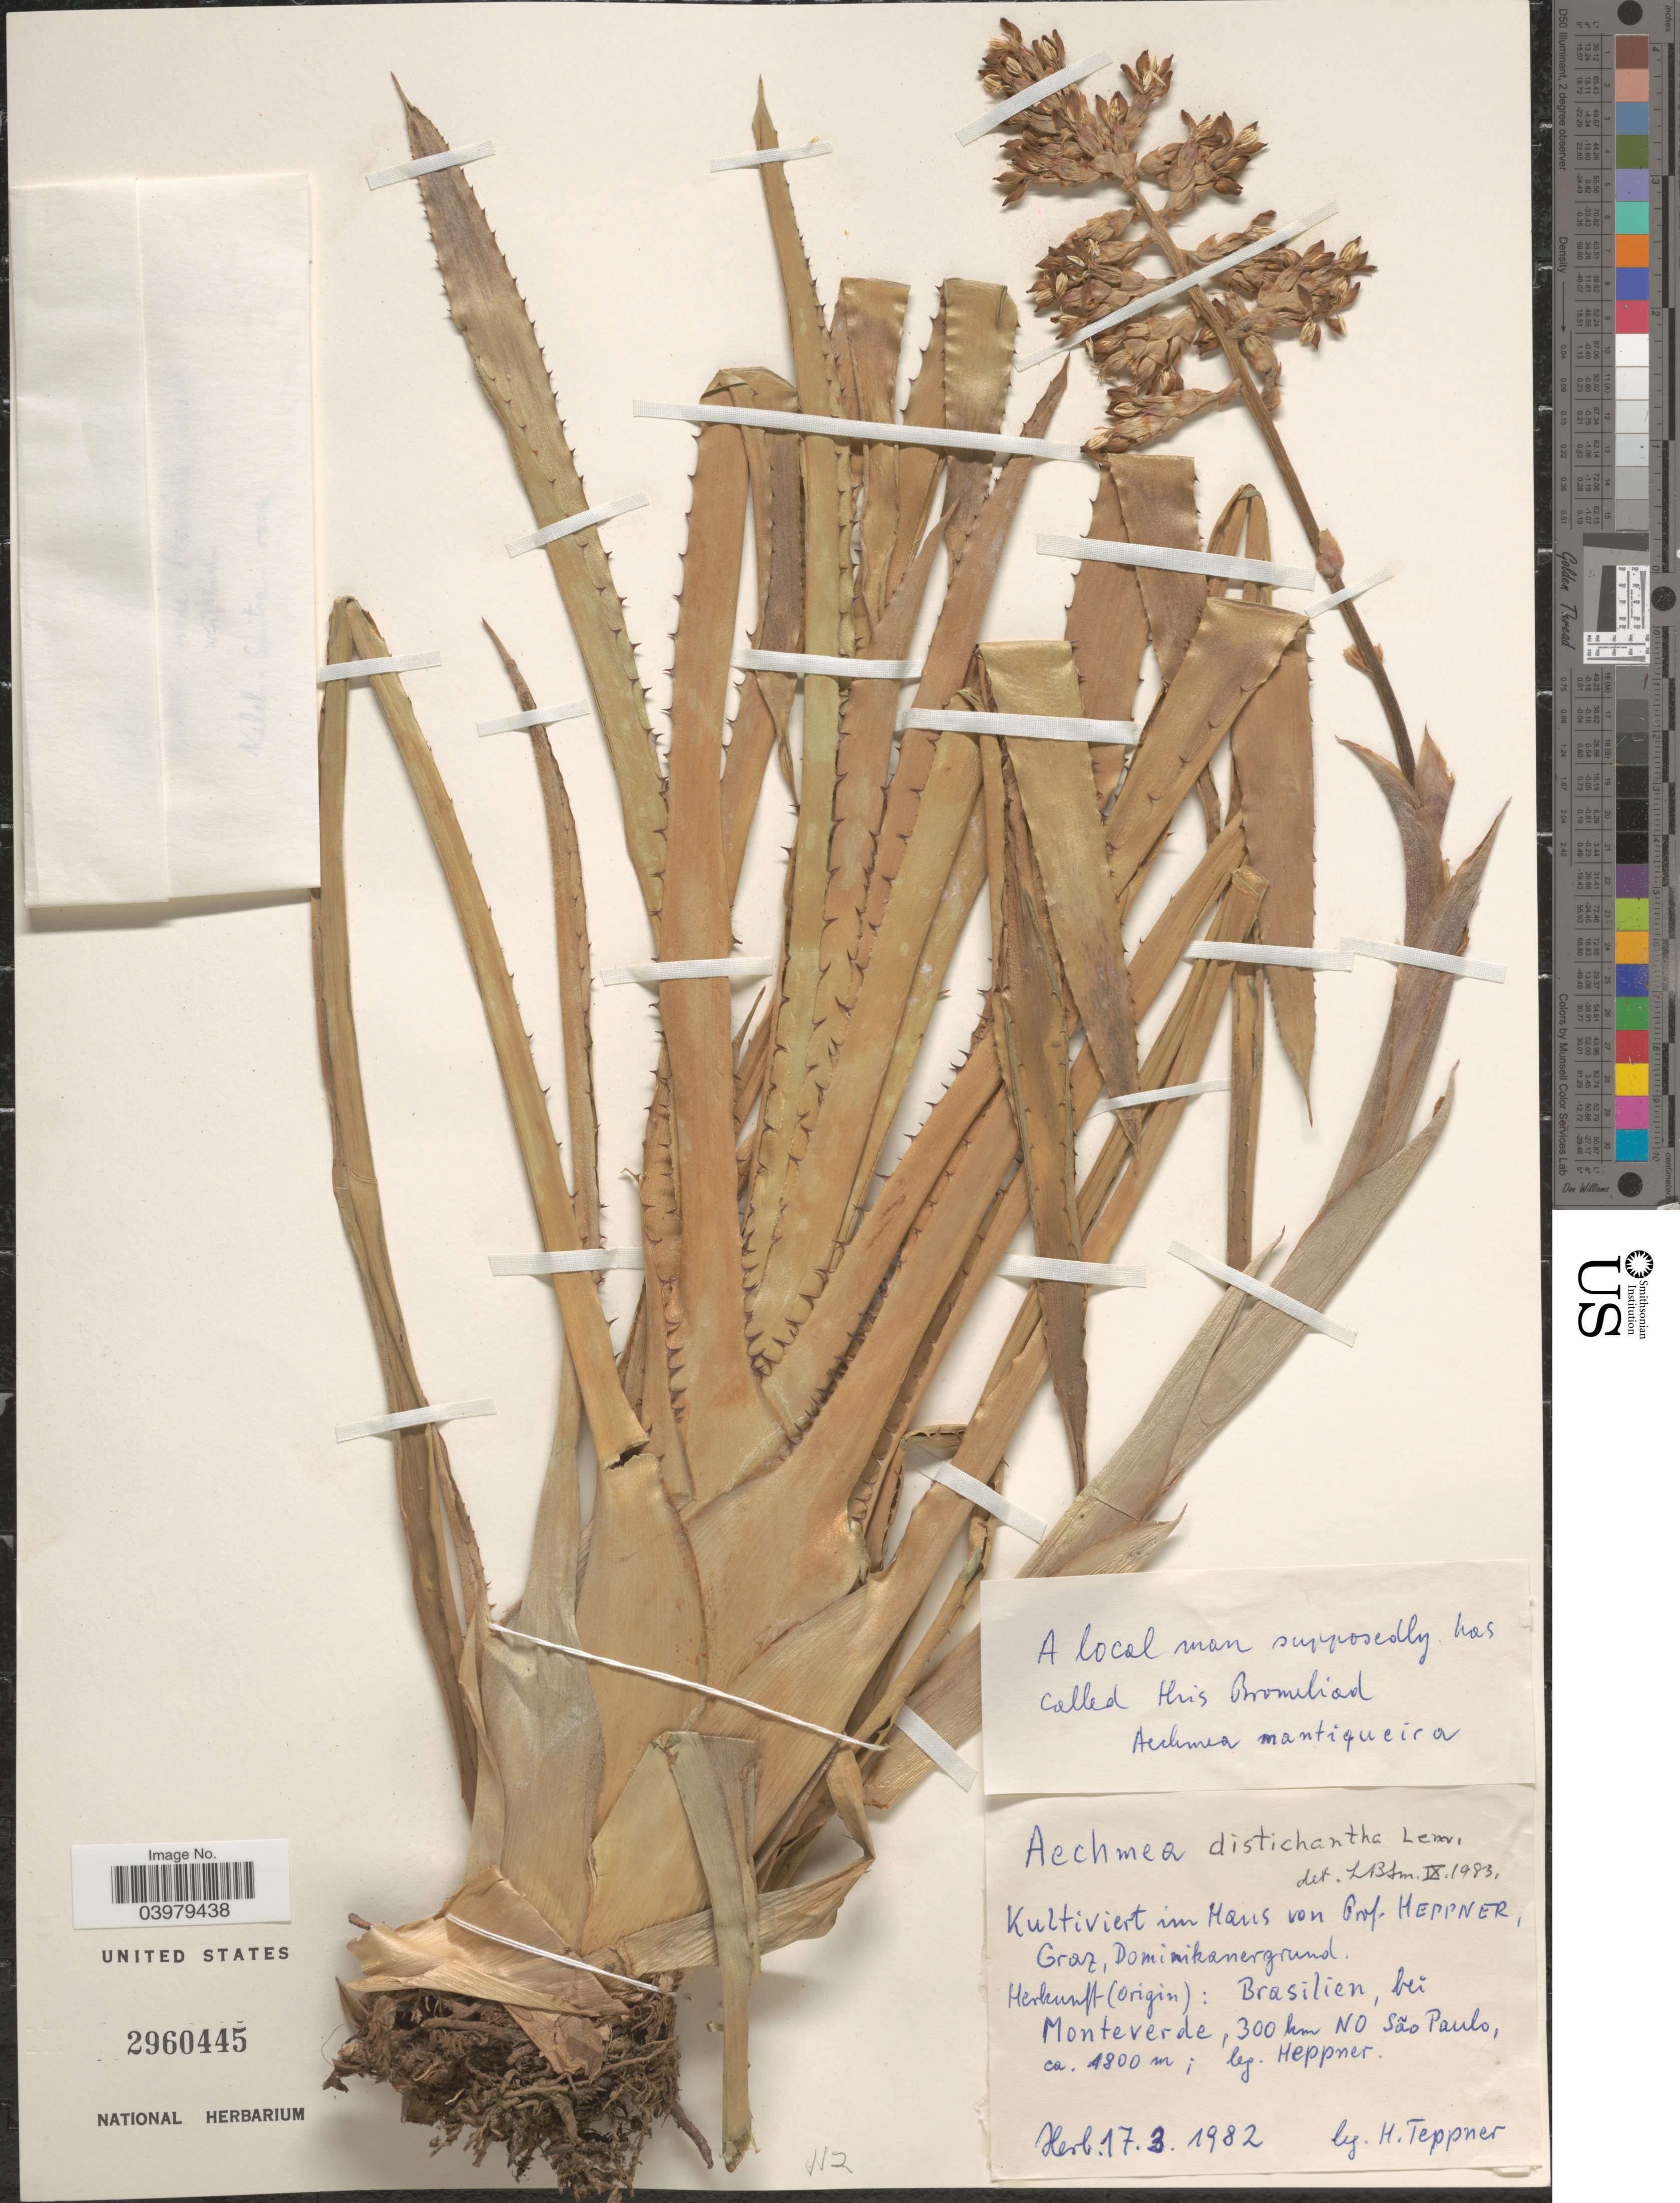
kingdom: Plantae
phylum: Tracheophyta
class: Liliopsida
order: Poales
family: Bromeliaceae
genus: Aechmea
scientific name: Aechmea distichantha var. distichantha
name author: Lem.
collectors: H. Teppner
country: Austria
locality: Im Haus von Prof. Heppner, Graz, Dominikanergrand [interpreted].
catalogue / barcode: US 2960445